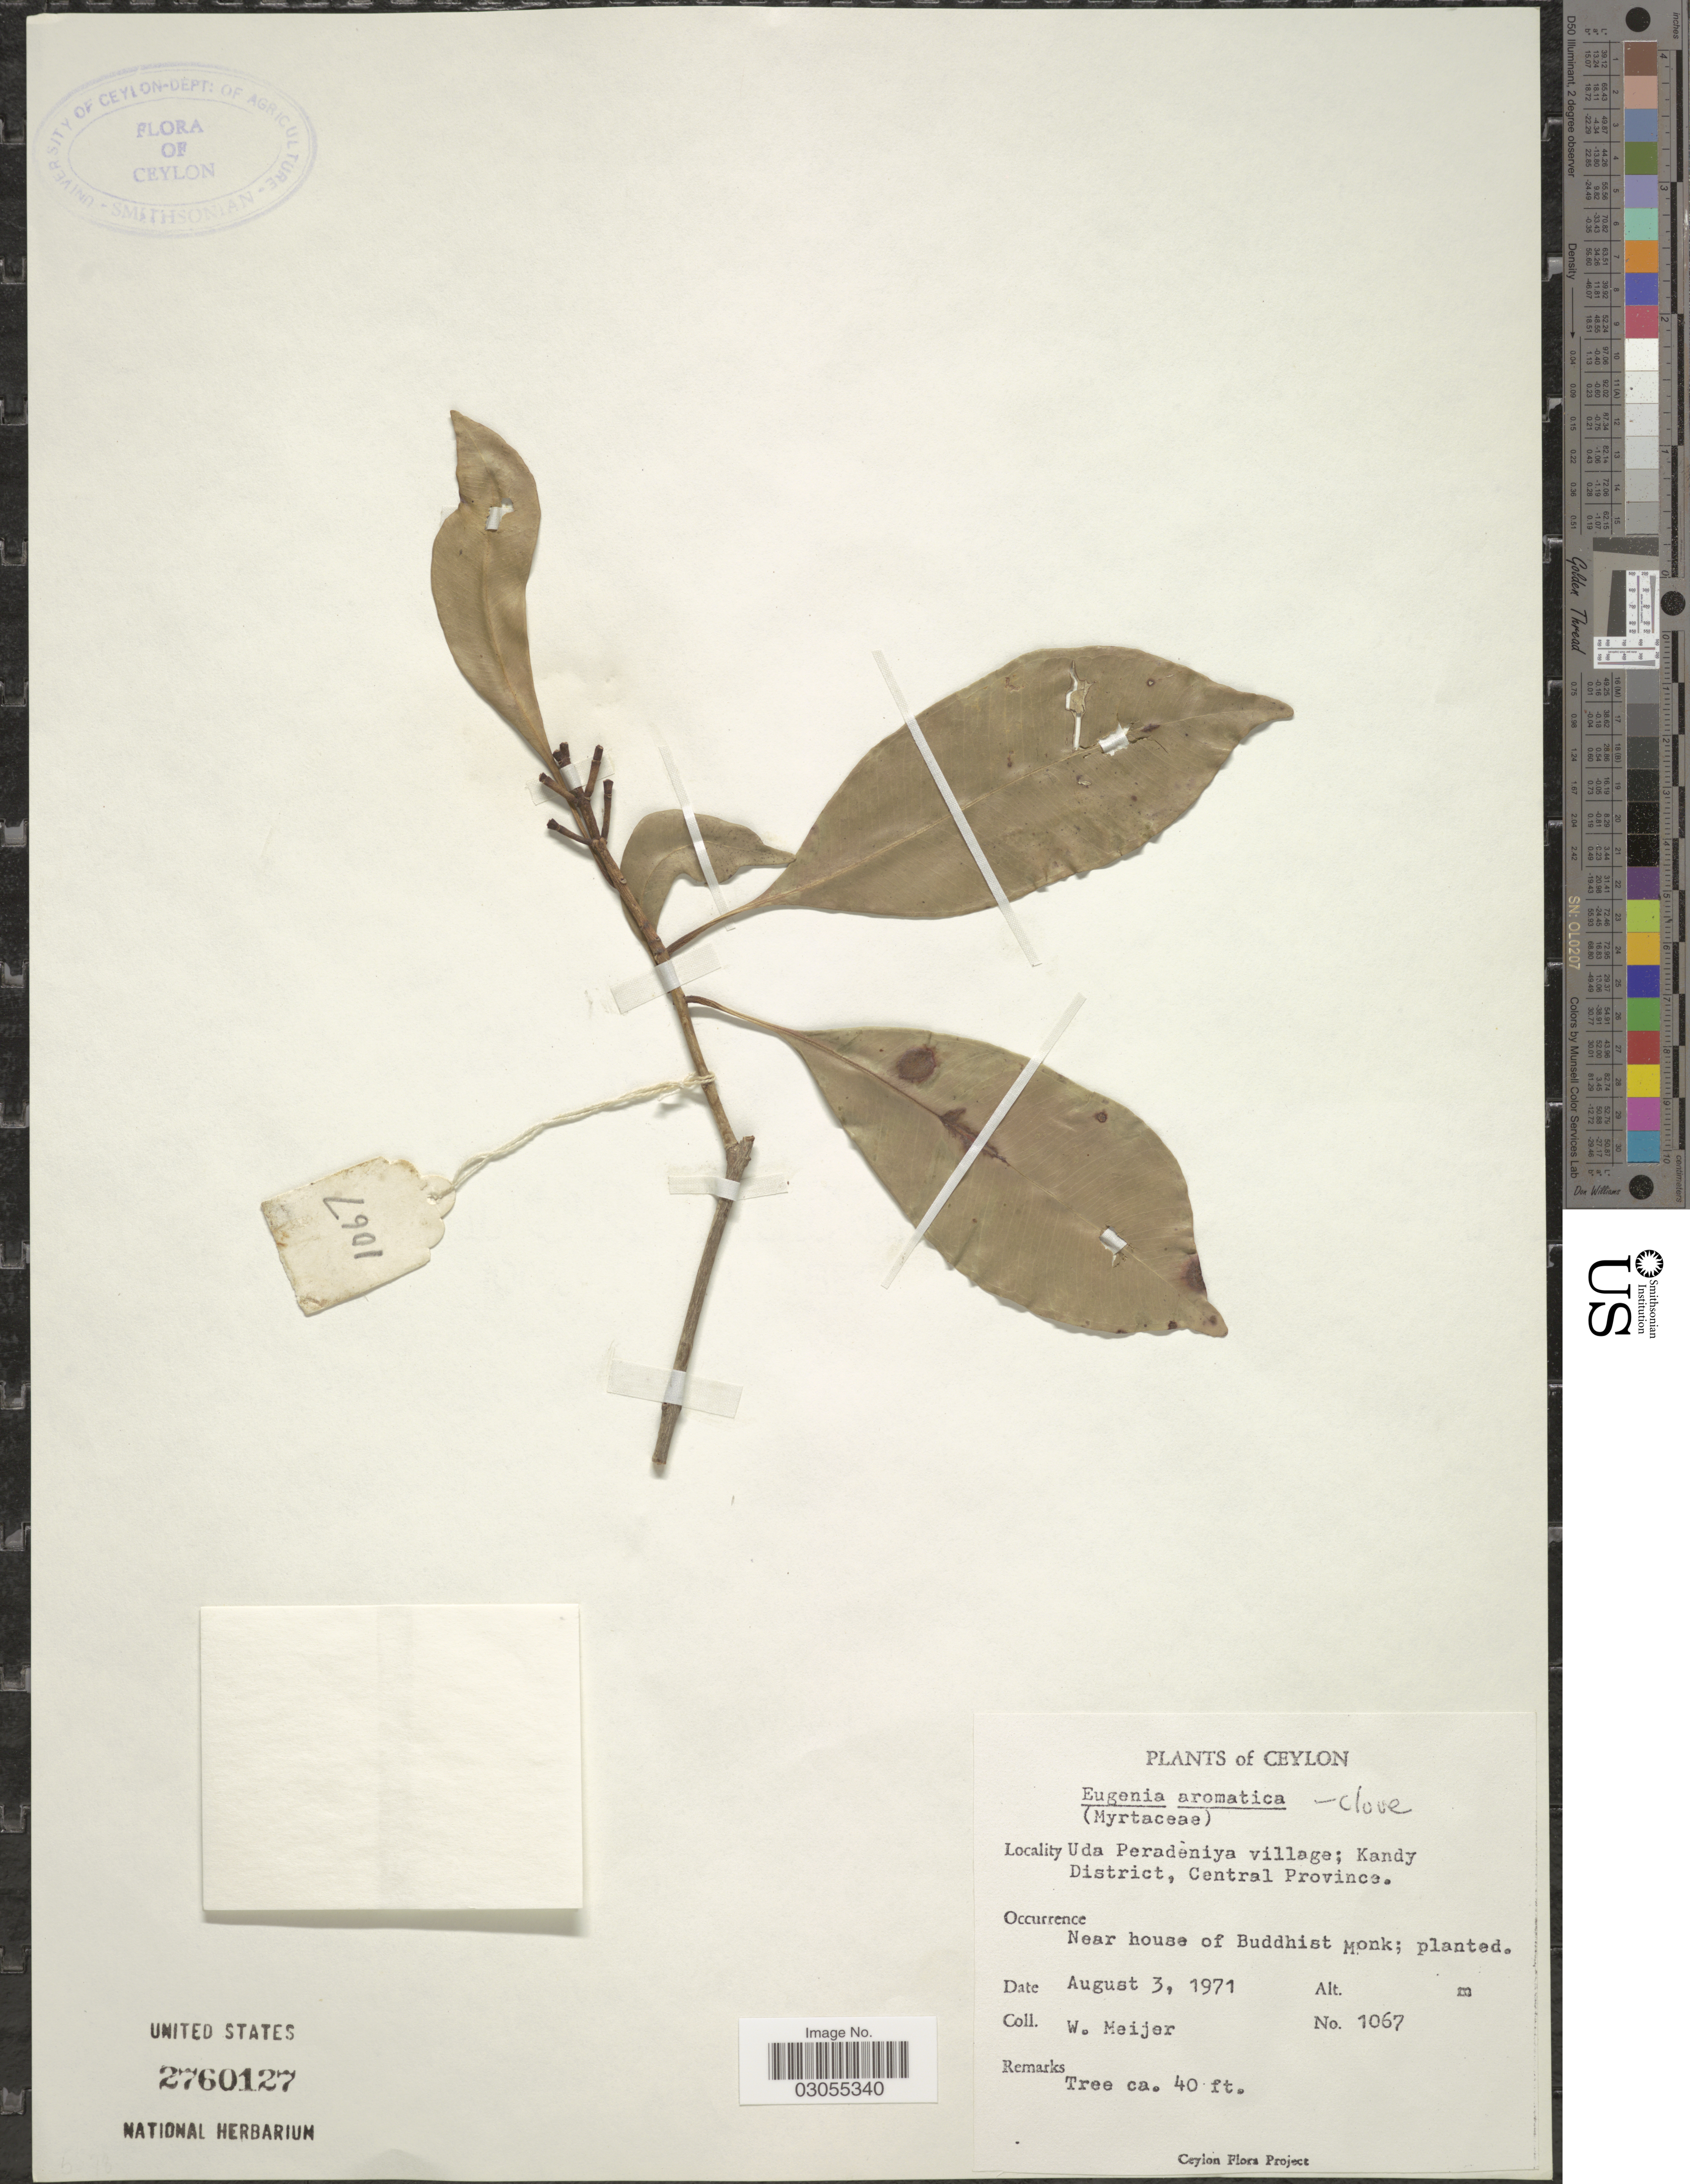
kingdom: Plantae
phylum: Tracheophyta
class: Magnoliopsida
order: Myrtales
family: Myrtaceae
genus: Syzygium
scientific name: Syzygium aromaticum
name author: (L.) Merr. & L.M. Perry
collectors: W. Meijer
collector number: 1067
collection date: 1971-08-03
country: Sri Lanka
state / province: Central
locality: Ceylon. Uda Peradeniya village; Kandy District. Near house of Buddhist Monk.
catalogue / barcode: US 2760127